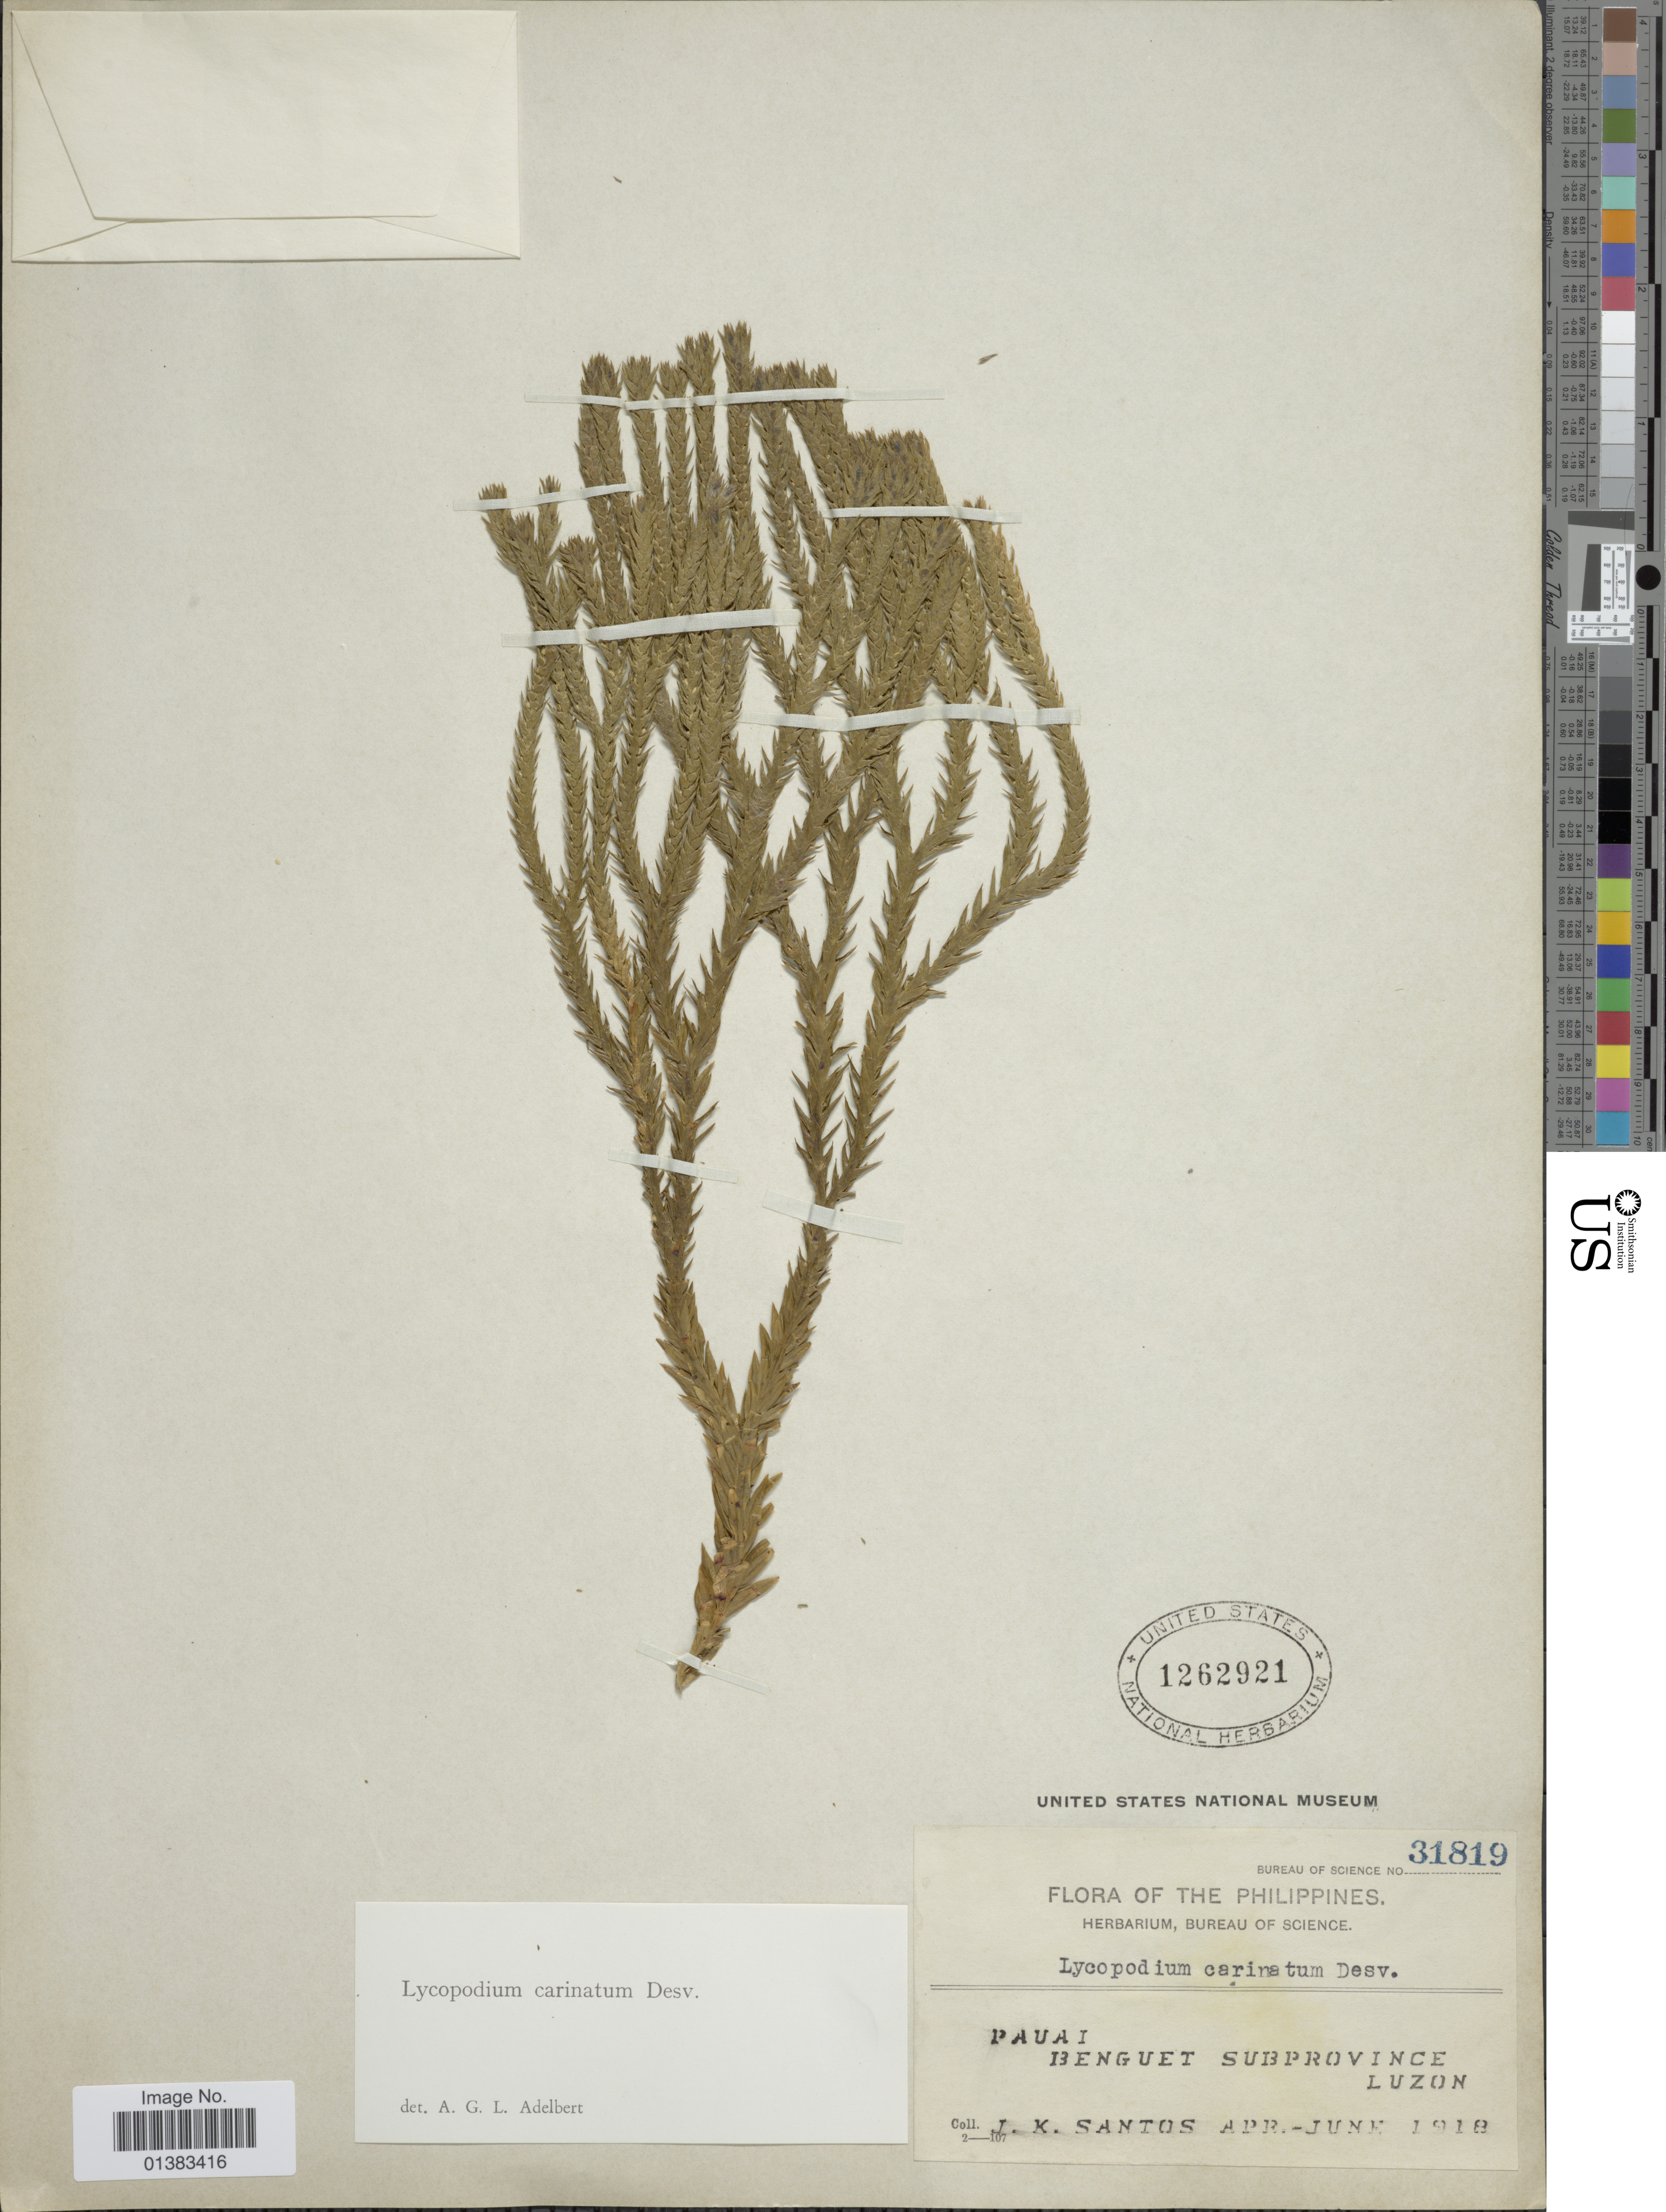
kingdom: Plantae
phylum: Tracheophyta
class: Lycopodiopsida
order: Lycopodiales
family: Lycopodiaceae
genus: Phlegmariurus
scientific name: Phlegmariurus merrillii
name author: (Herter) A. R. Field & Bostock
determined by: Field, A. R.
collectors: J. K. Santos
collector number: Bureau of Science 31819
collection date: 1918-04/1918-06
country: Philippines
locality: Pauai, Benguet Subprovince, Luzon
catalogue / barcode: US 1262921